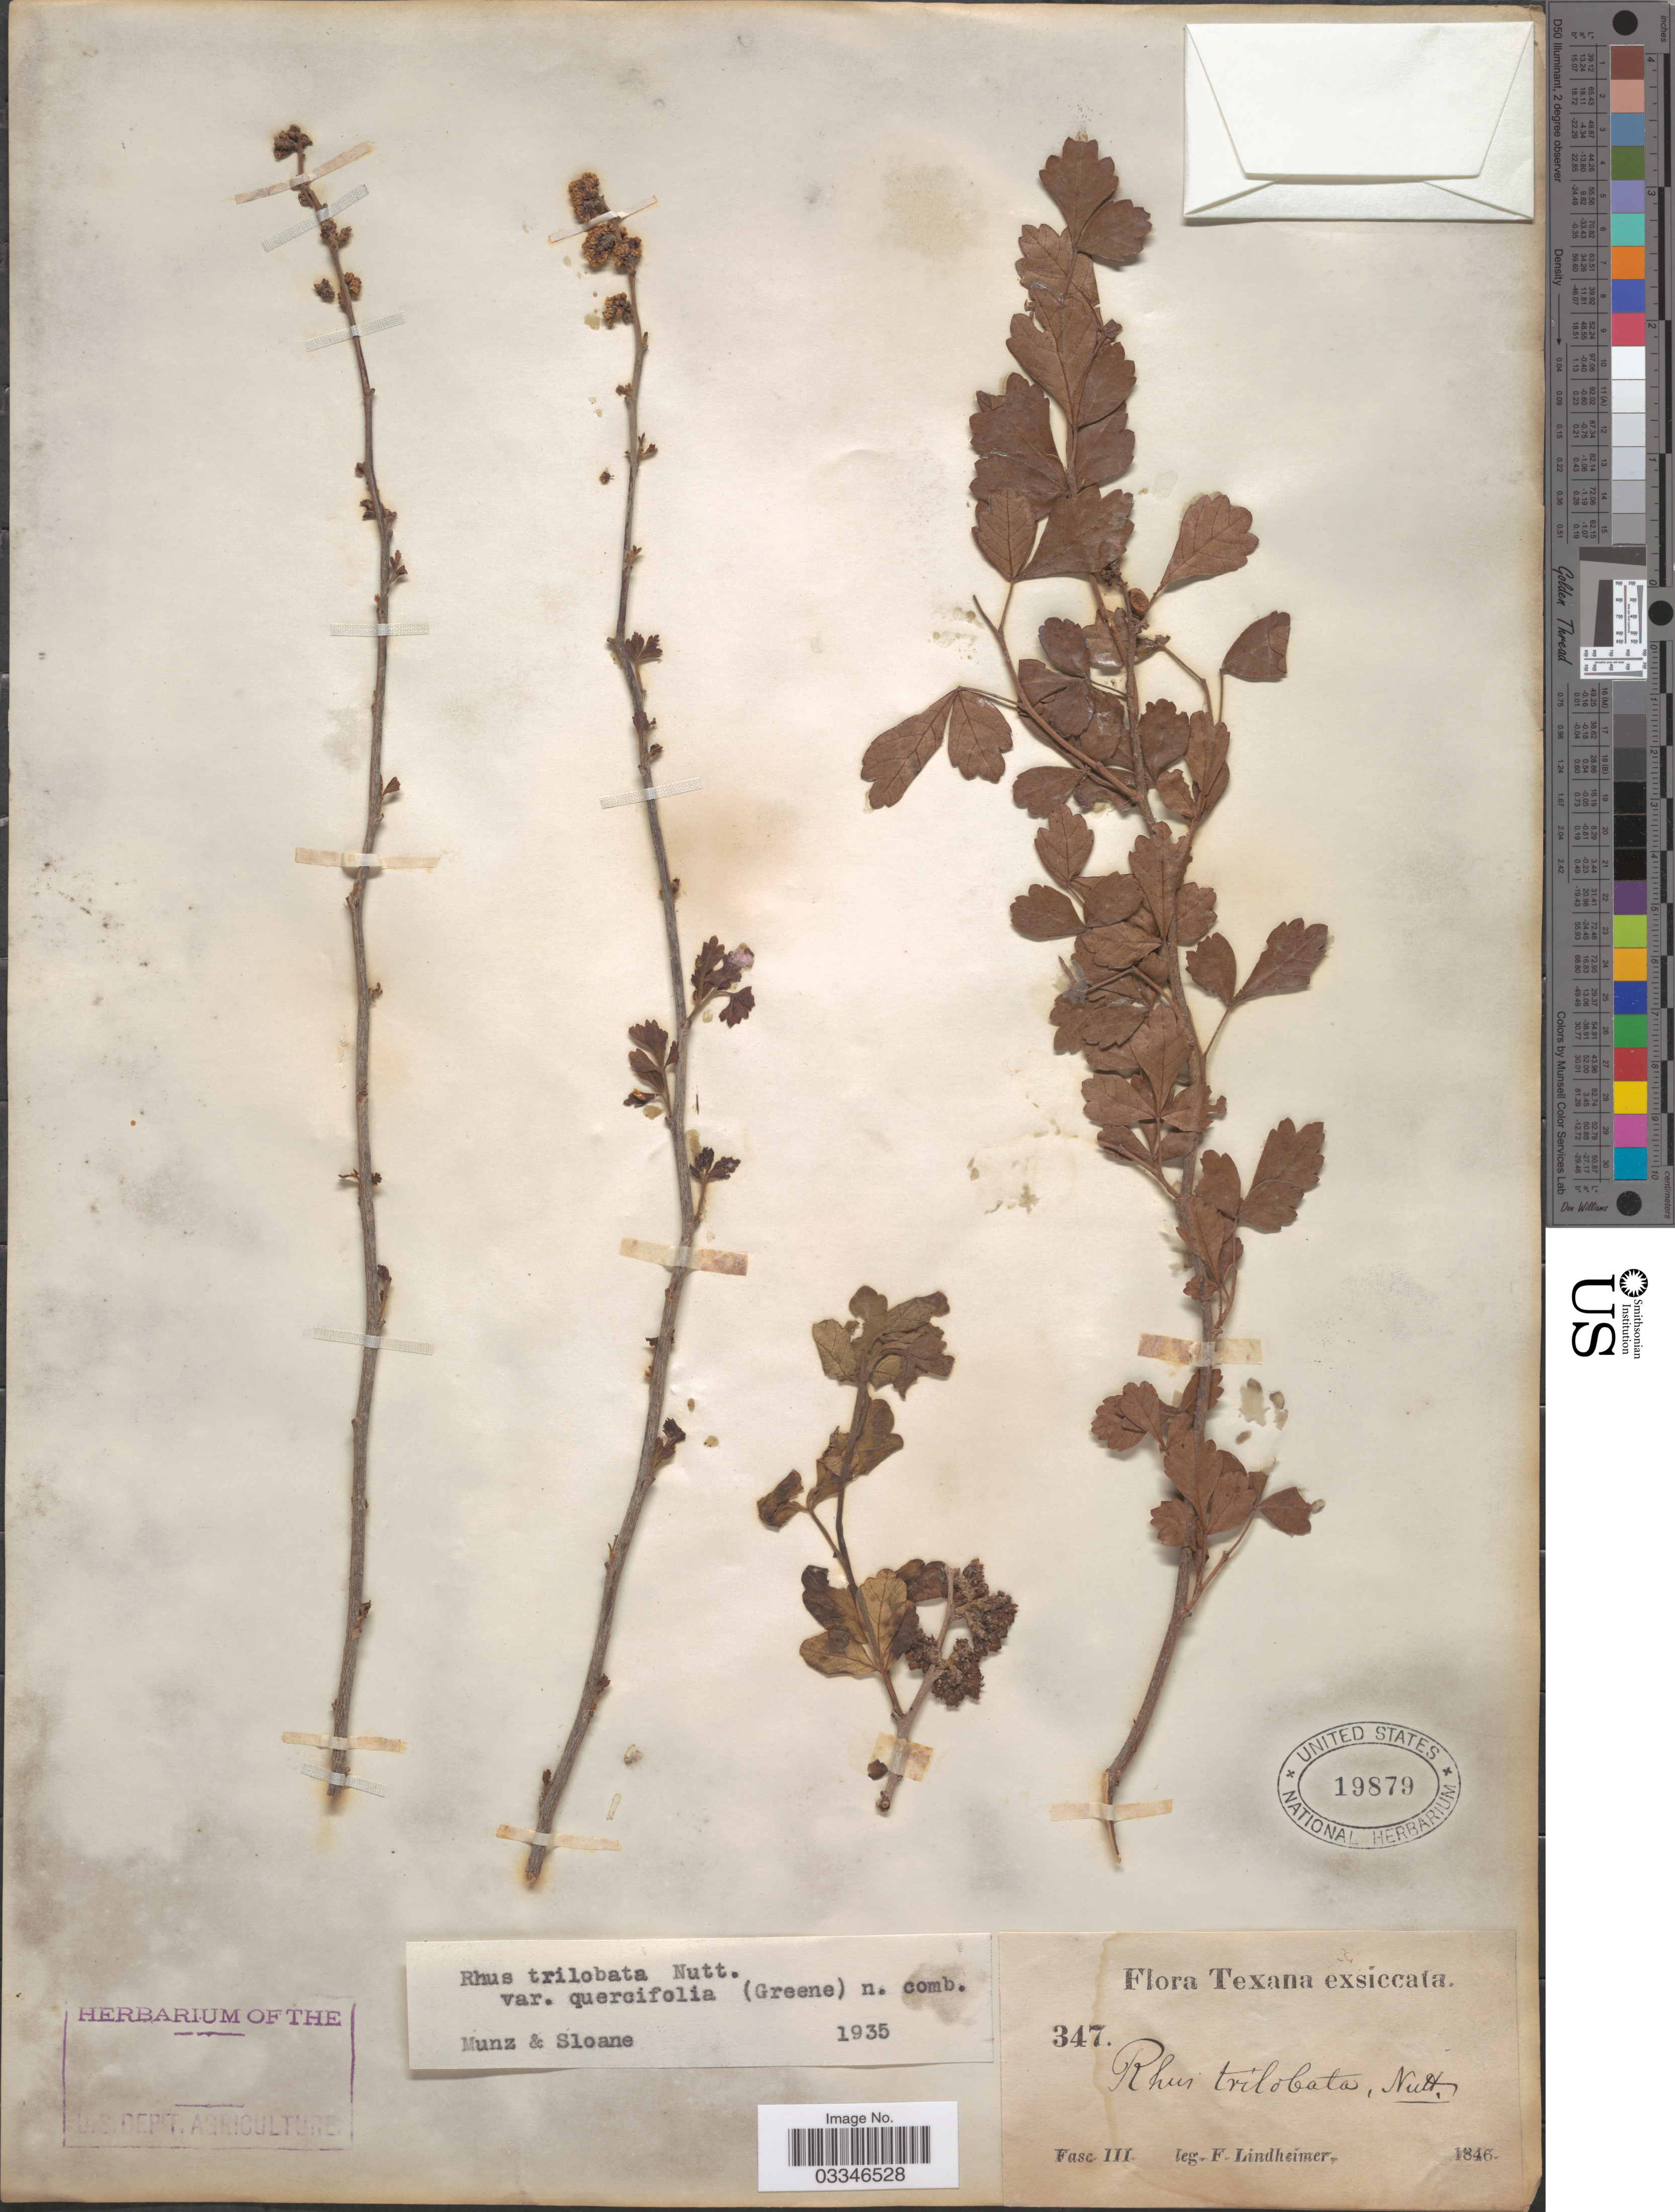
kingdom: Plantae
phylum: Tracheophyta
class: Magnoliopsida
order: Sapindales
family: Anacardiaceae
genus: Rhus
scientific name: Rhus trilobata var. quercifolia (Greene) Munz & Sloane ined.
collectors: F. Lindheimer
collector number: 347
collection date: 1846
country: United States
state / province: Texas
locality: Fasc III [unsure placement]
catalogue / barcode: US 19879